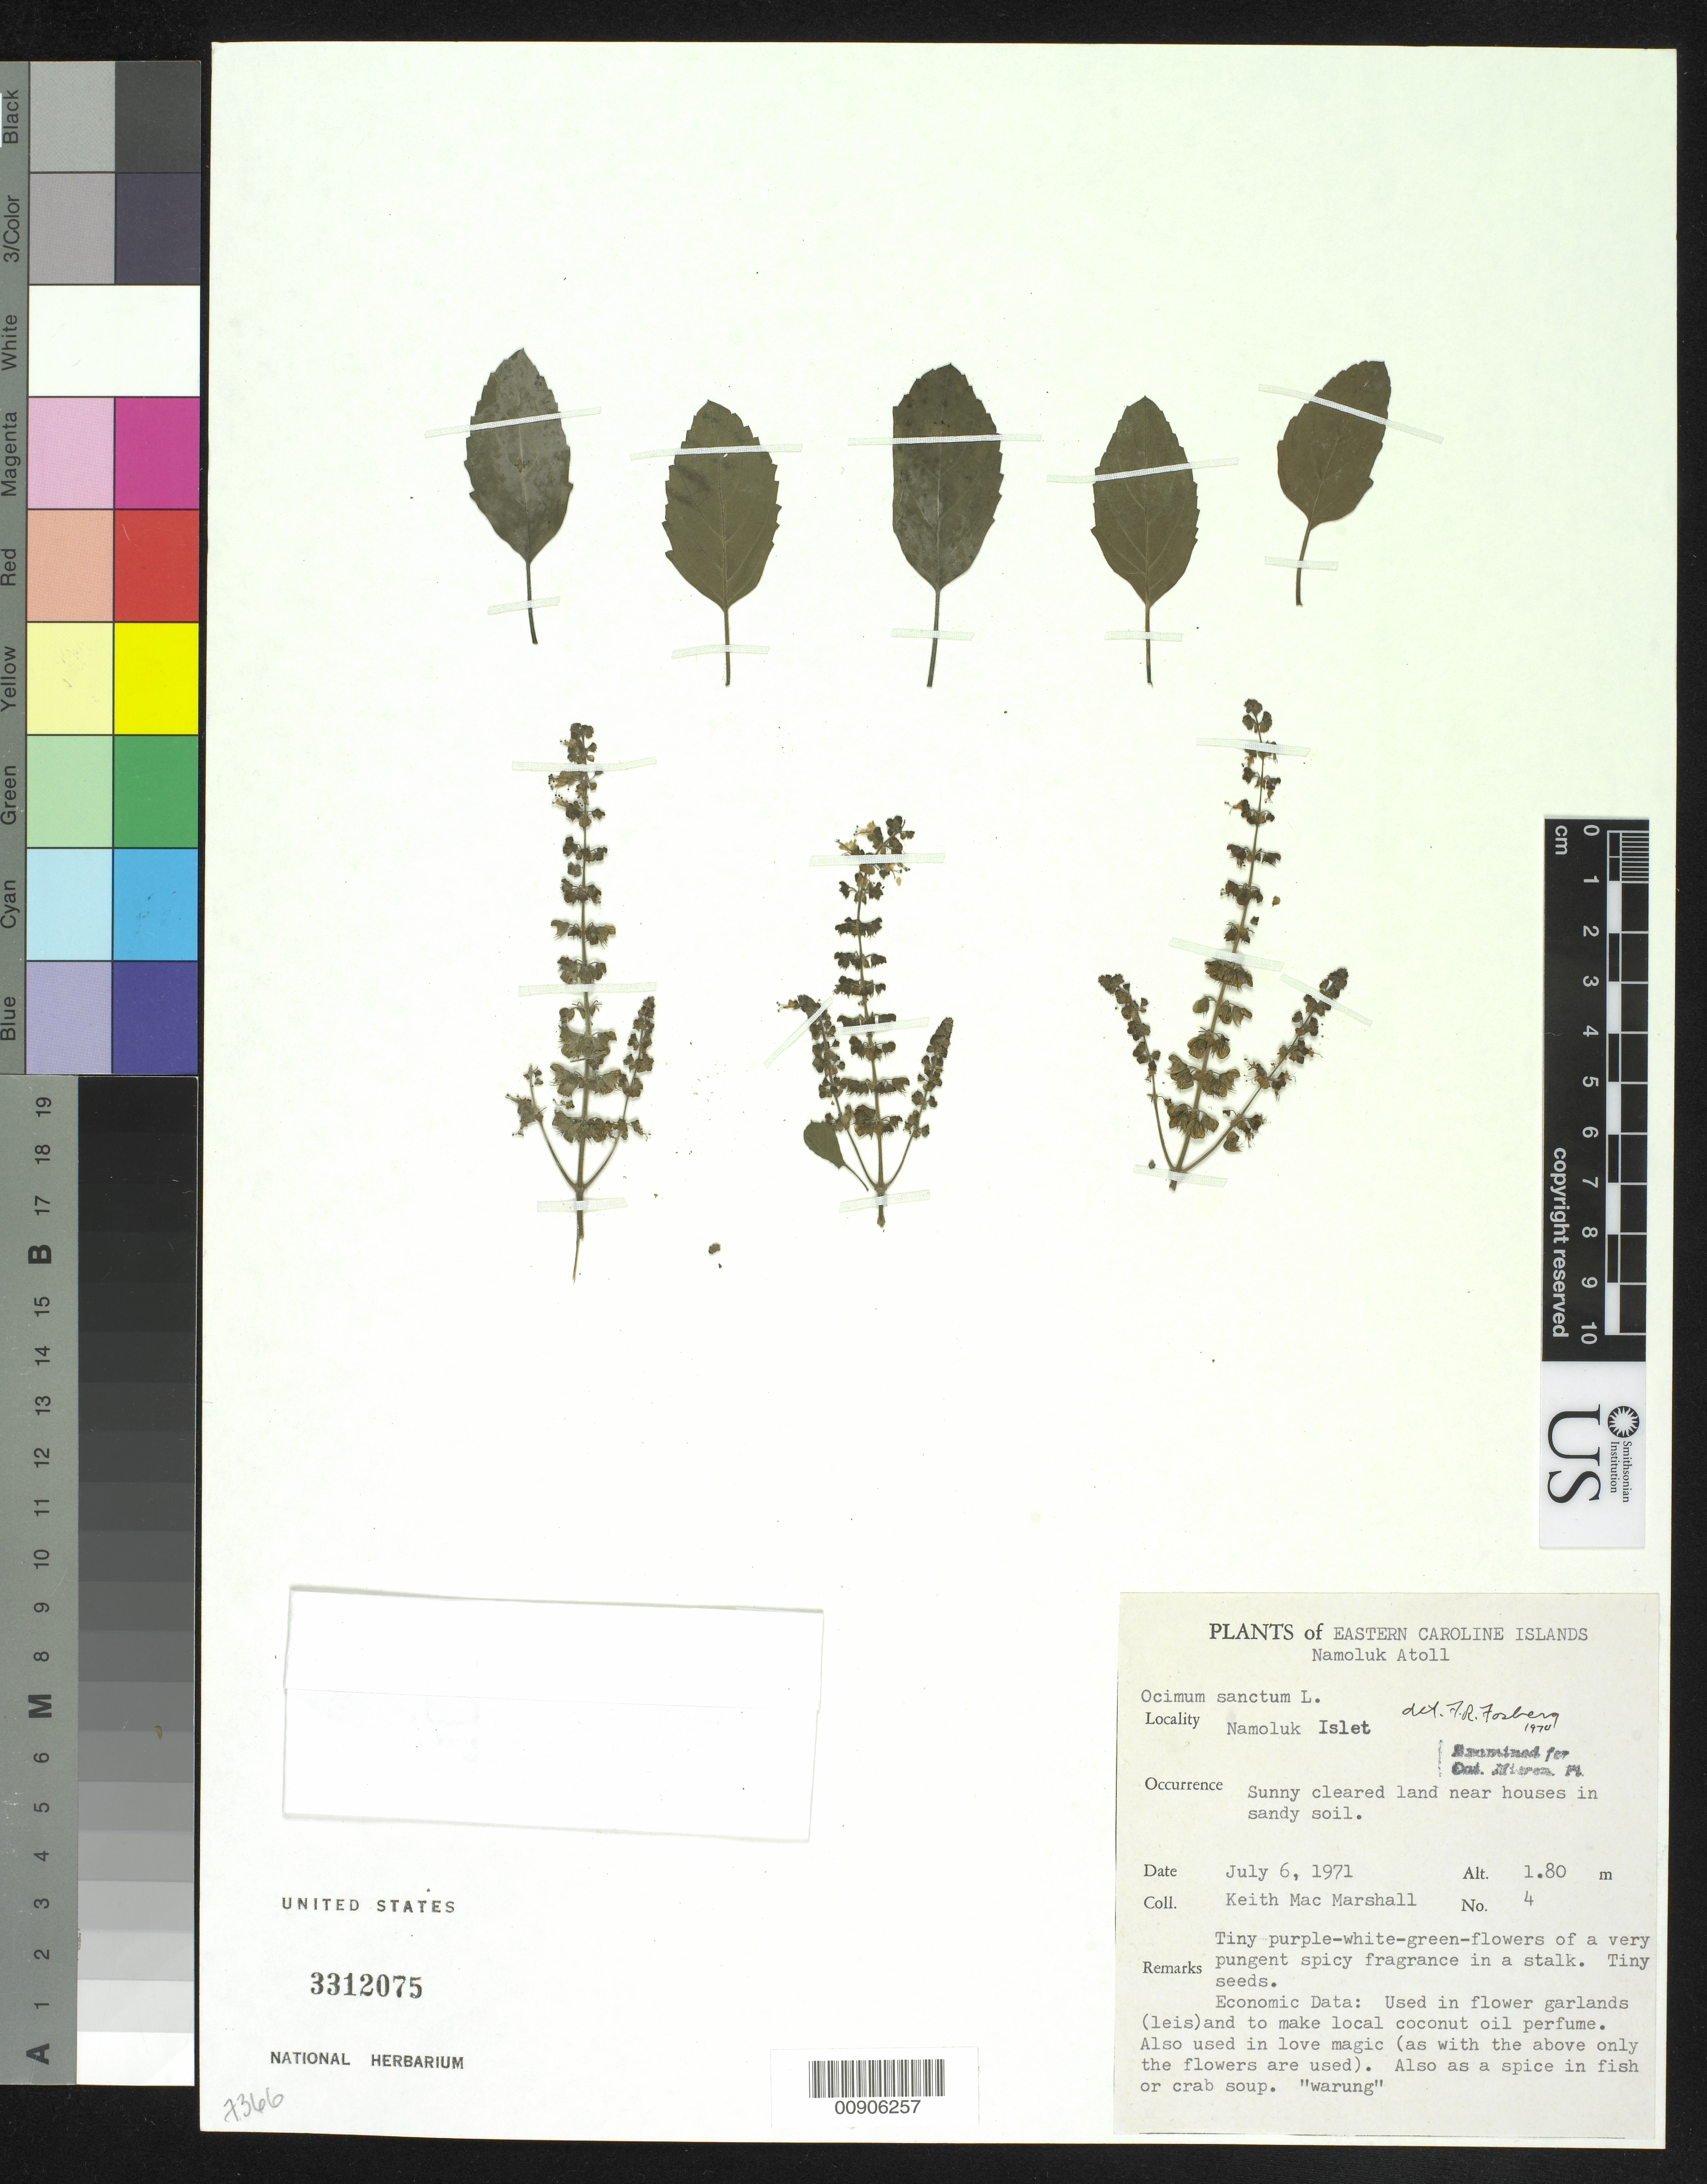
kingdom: Plantae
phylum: Tracheophyta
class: Magnoliopsida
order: Lamiales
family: Lamiaceae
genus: Ocimum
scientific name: Ocimum tenuiflorum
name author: L.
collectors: K. M. Marshall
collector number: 4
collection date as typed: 06 Jul 1971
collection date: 1971-07-06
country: Micronesia, Federated States of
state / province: Truk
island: Namokuk [Namoluk] Atoll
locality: Namoluk Islet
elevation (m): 1.8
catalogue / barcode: US 3312075